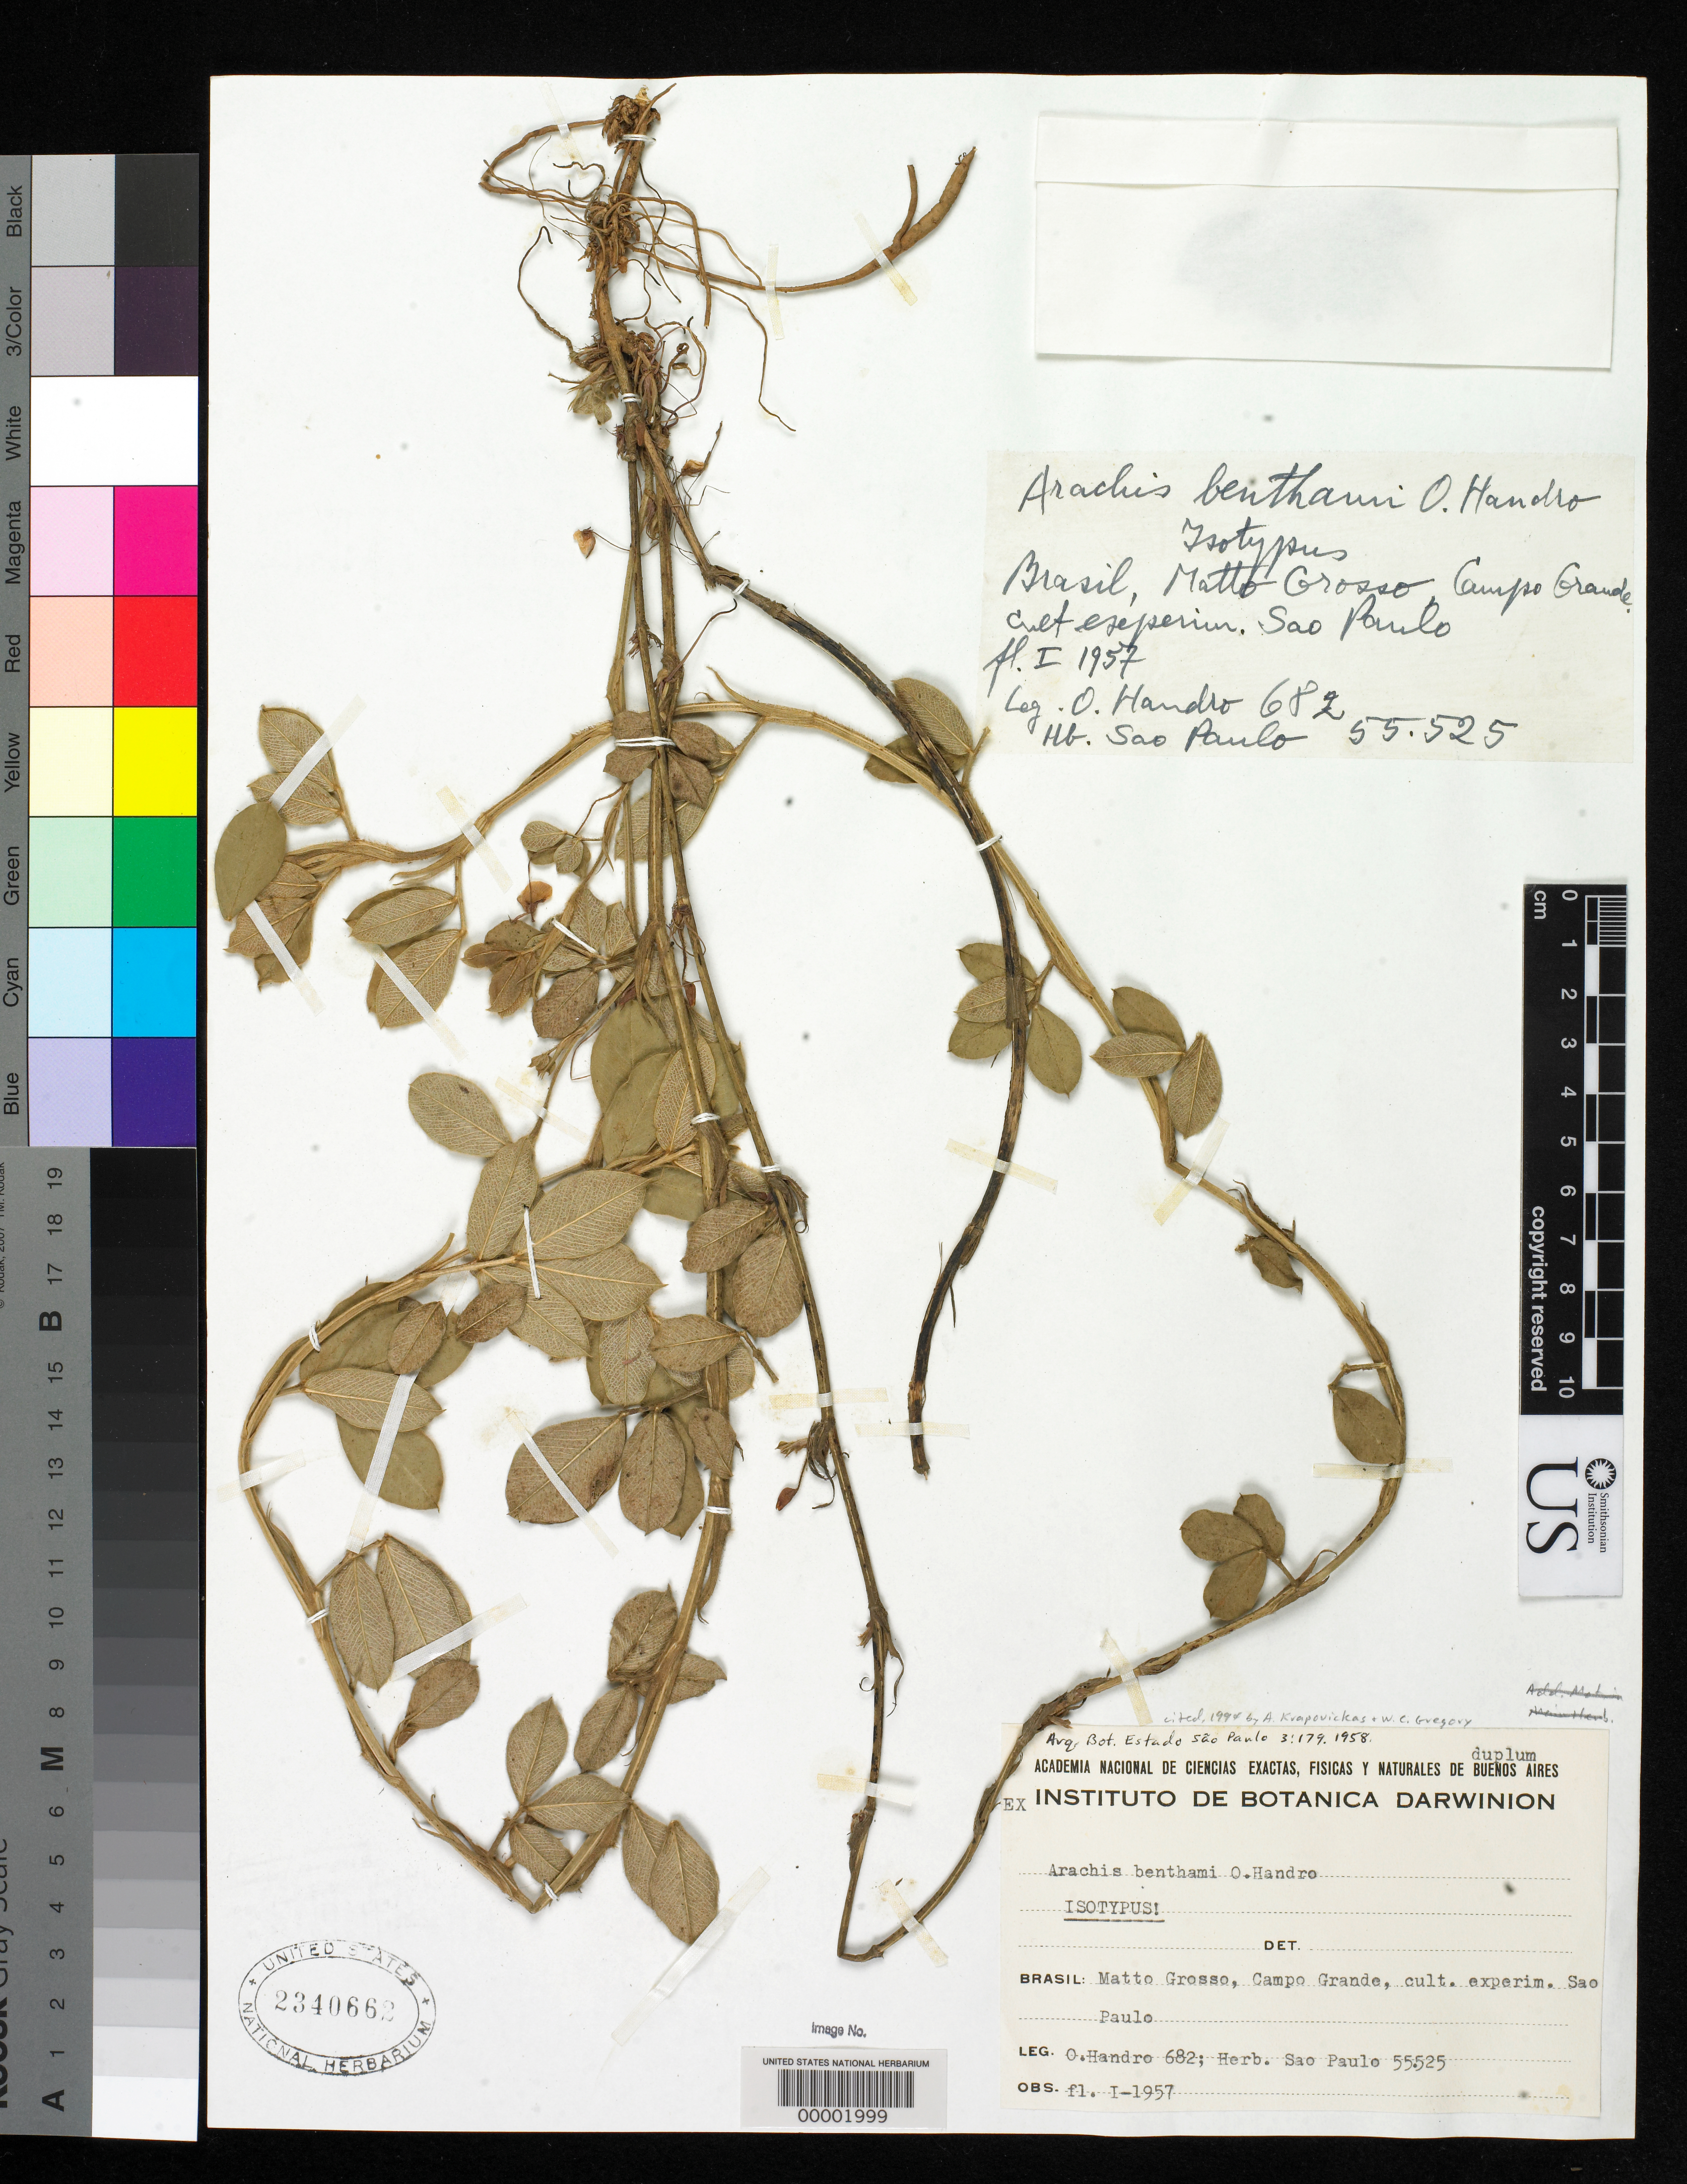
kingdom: Plantae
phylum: Tracheophyta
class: Magnoliopsida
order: Fabales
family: Fabaceae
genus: Arachis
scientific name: Arachis benthamii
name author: Handro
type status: Isotype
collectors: O. Handro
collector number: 682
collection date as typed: Jan 1957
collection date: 1957-01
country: Brazil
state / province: Mato Grosso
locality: Campo Grande; (Cultivated in Sao Paulo).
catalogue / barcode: US 2340662